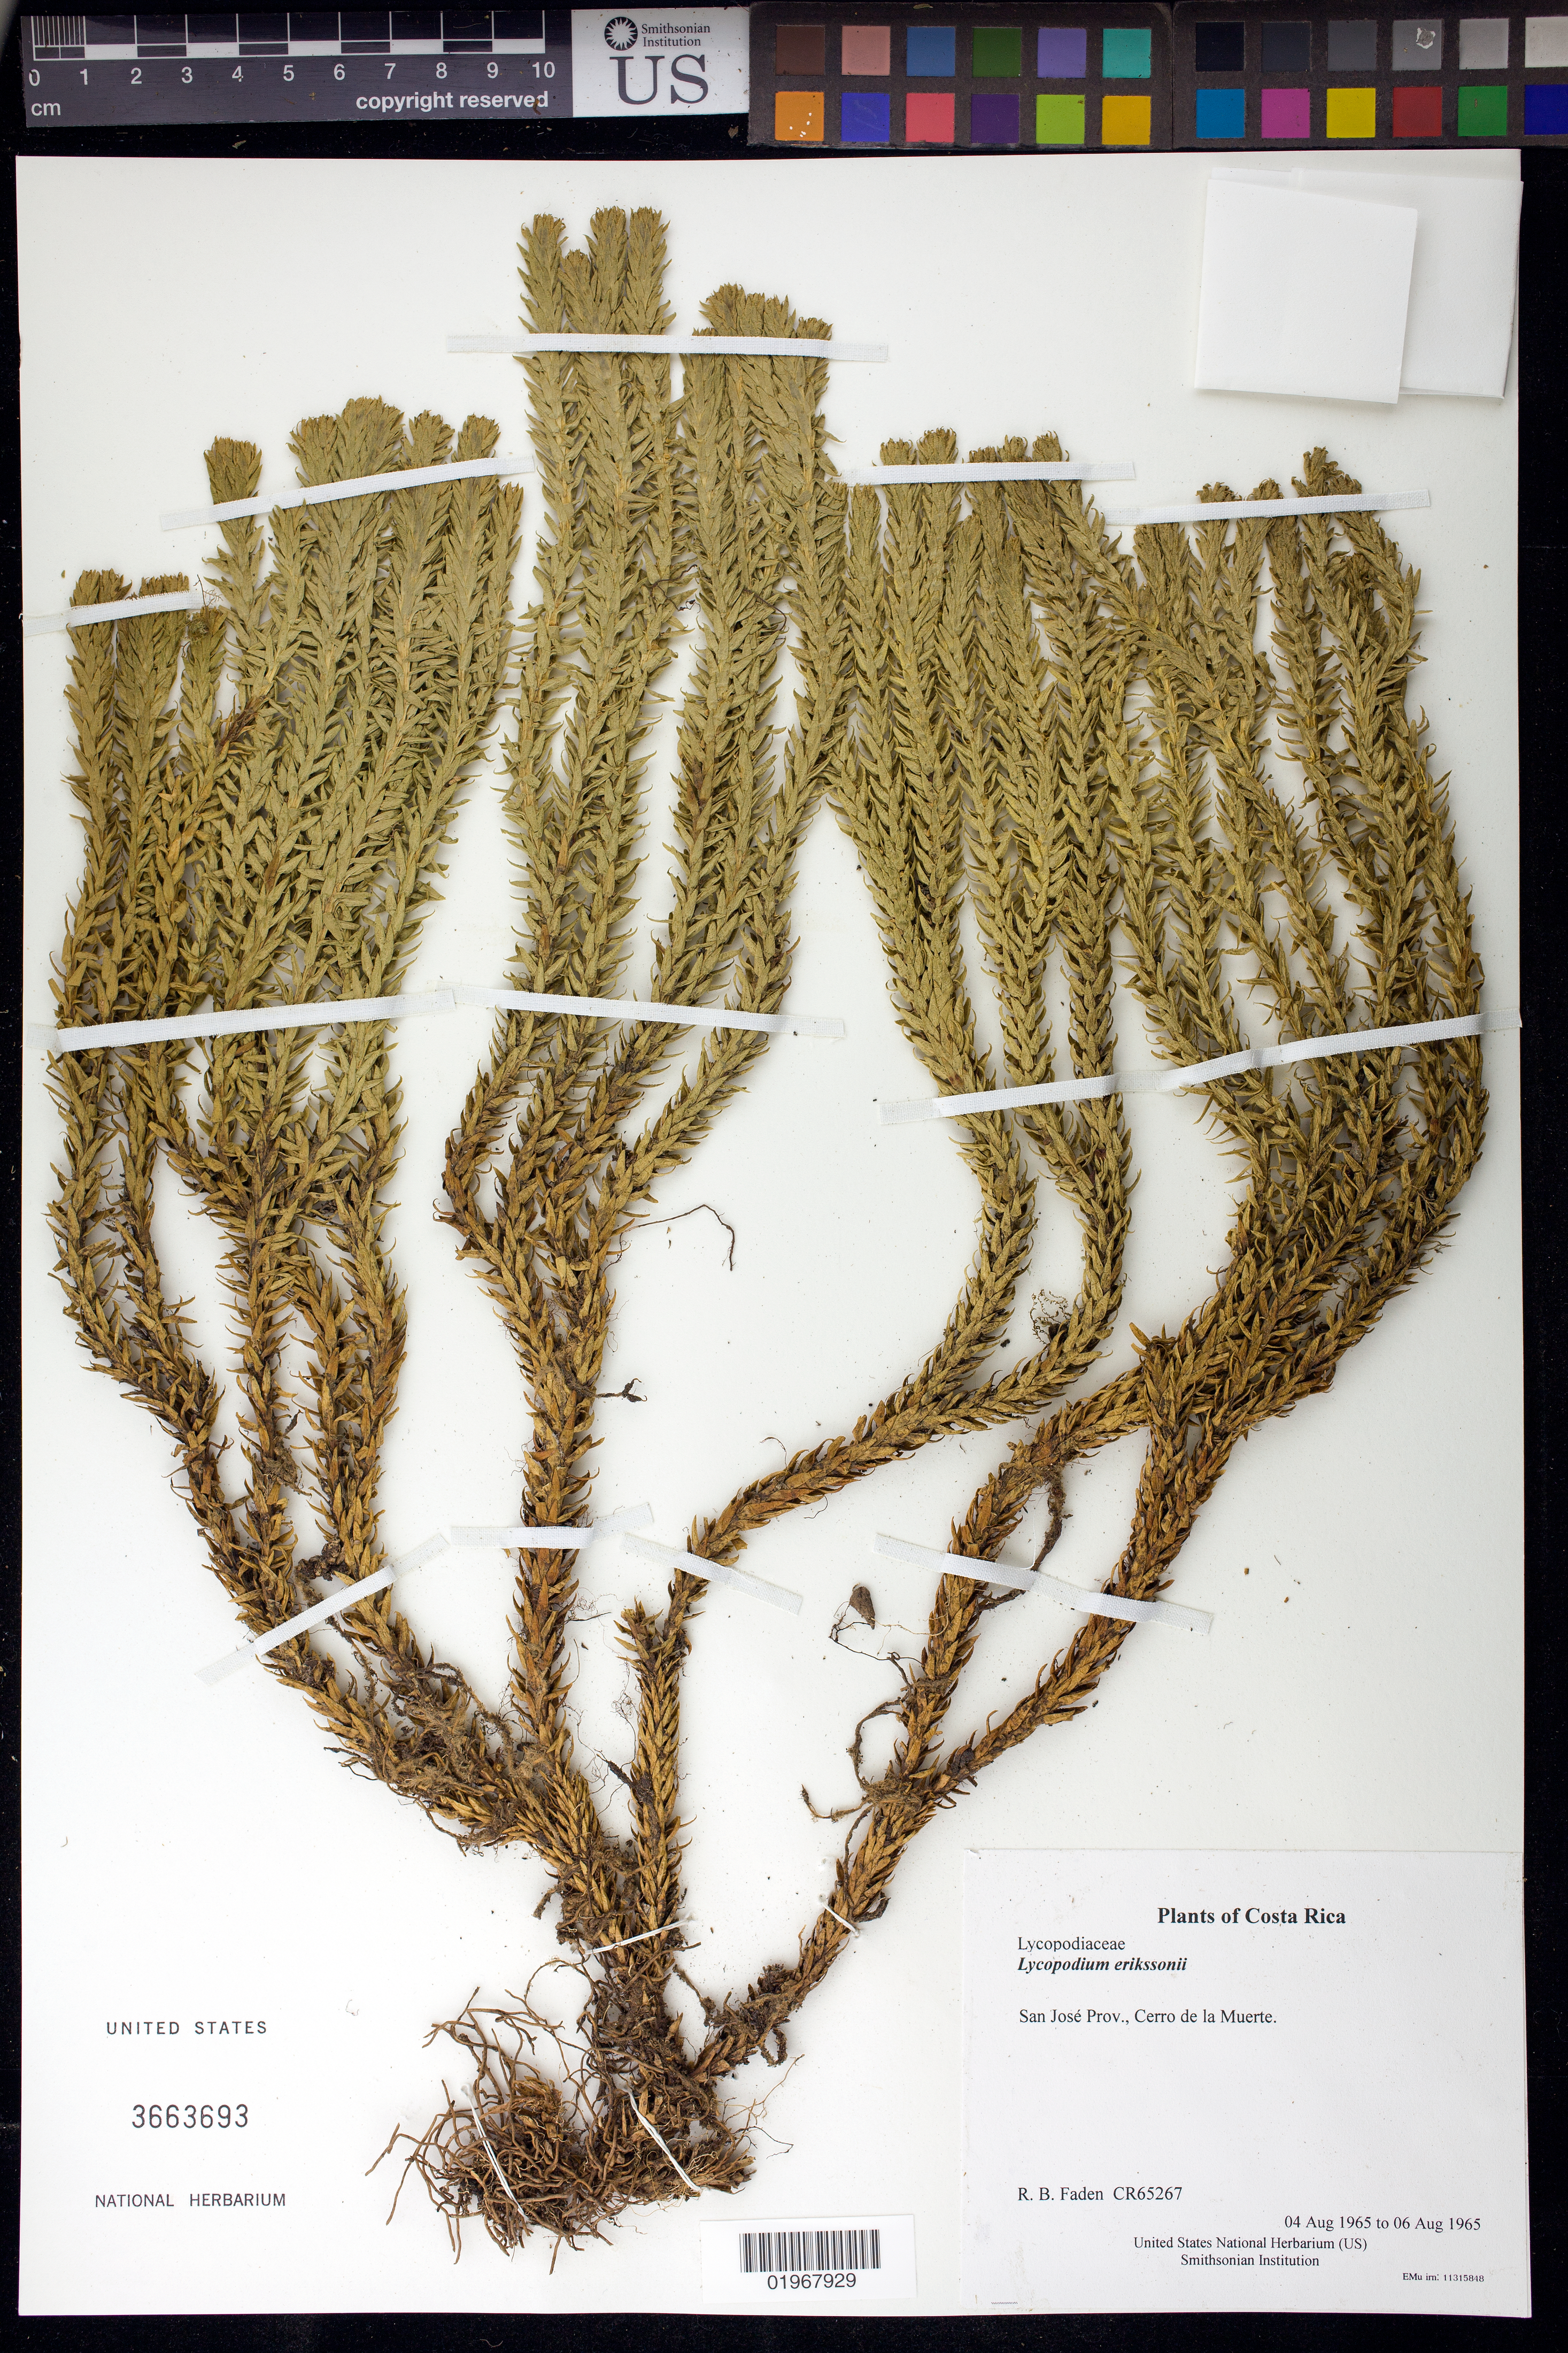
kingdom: Plantae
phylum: Tracheophyta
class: Lycopodiopsida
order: Lycopodiales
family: Lycopodiaceae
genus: Lycopodium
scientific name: Lycopodium erikssonii, ined.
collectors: R. B. Faden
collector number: CR65267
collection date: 1965-08-04/1965-08-06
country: Costa Rica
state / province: San José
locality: Cerro de la Muerte.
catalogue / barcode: US 3663693